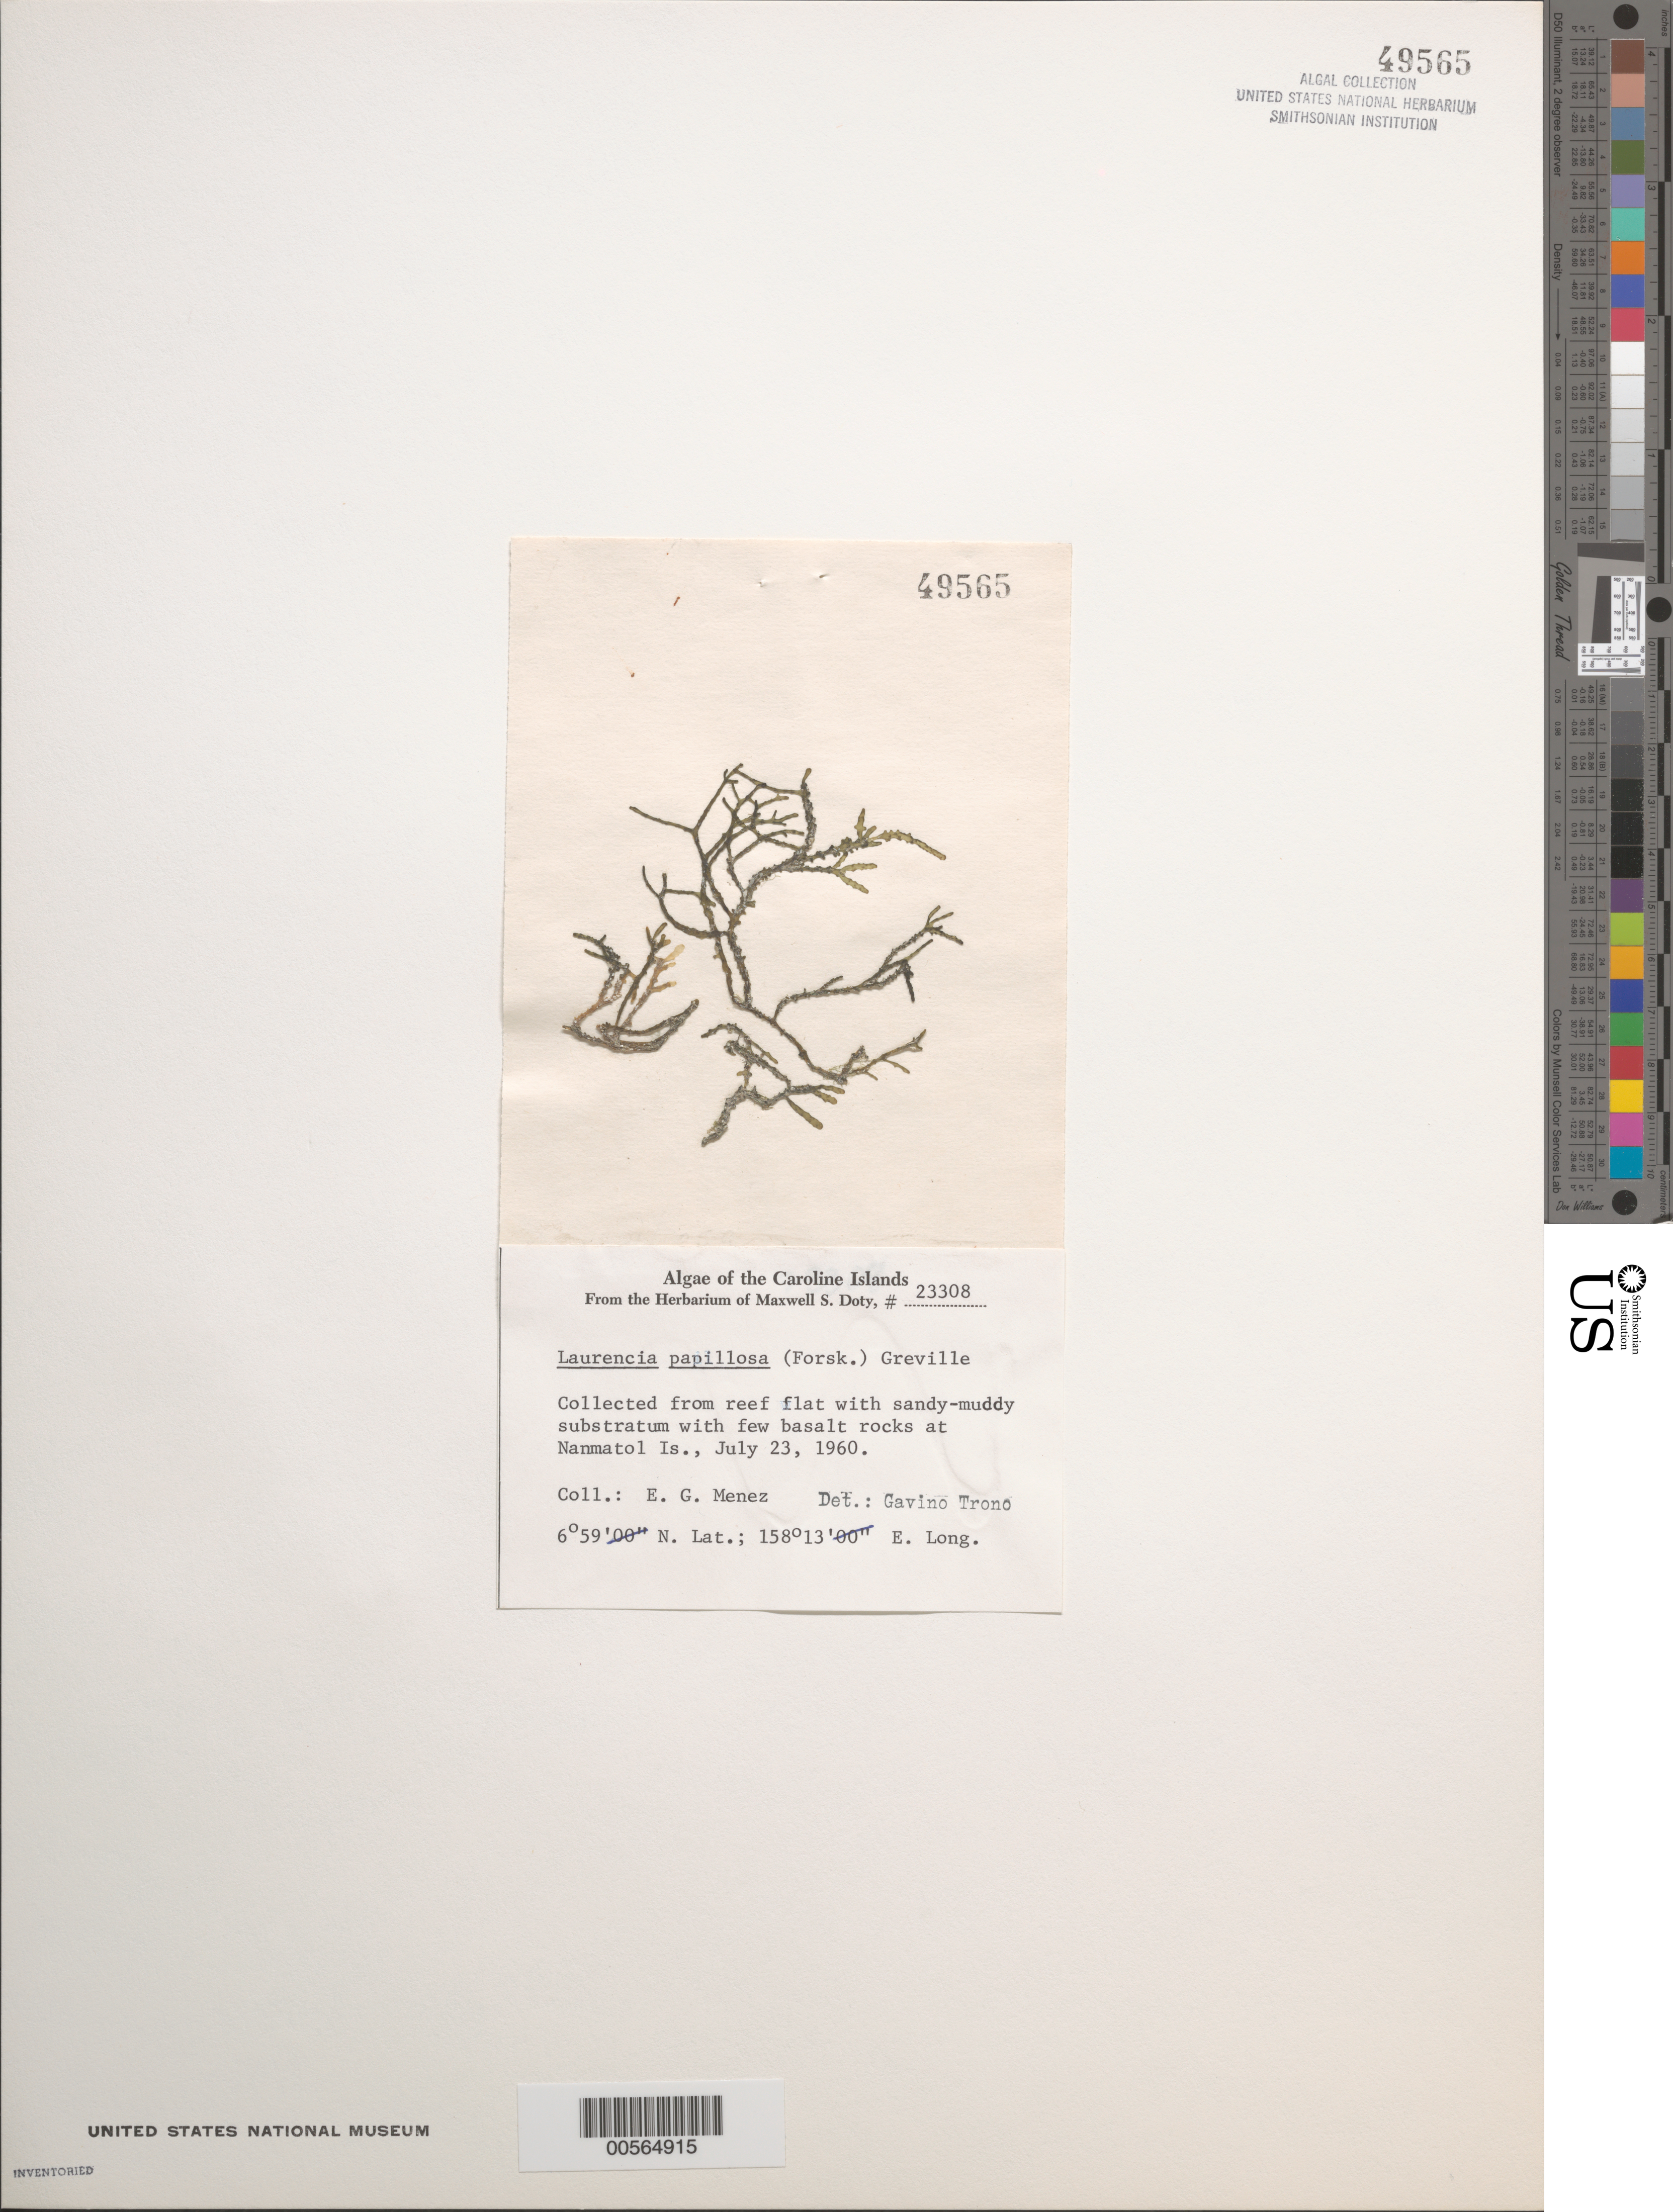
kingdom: Plantae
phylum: Rhodophyta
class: Florideophyceae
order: Ceramiales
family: Rhodomelaceae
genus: Palisada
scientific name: Palisada perforata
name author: (Bory) K.W. Nam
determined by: Algae name updating Project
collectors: Meñez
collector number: MSD 23308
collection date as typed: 23 Jul 1960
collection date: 1960-07-23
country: Micronesia, Federated States of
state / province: Pohnpei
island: Nanmatol Atoll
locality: Islands off E coast of Pohnpei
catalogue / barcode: US 49565